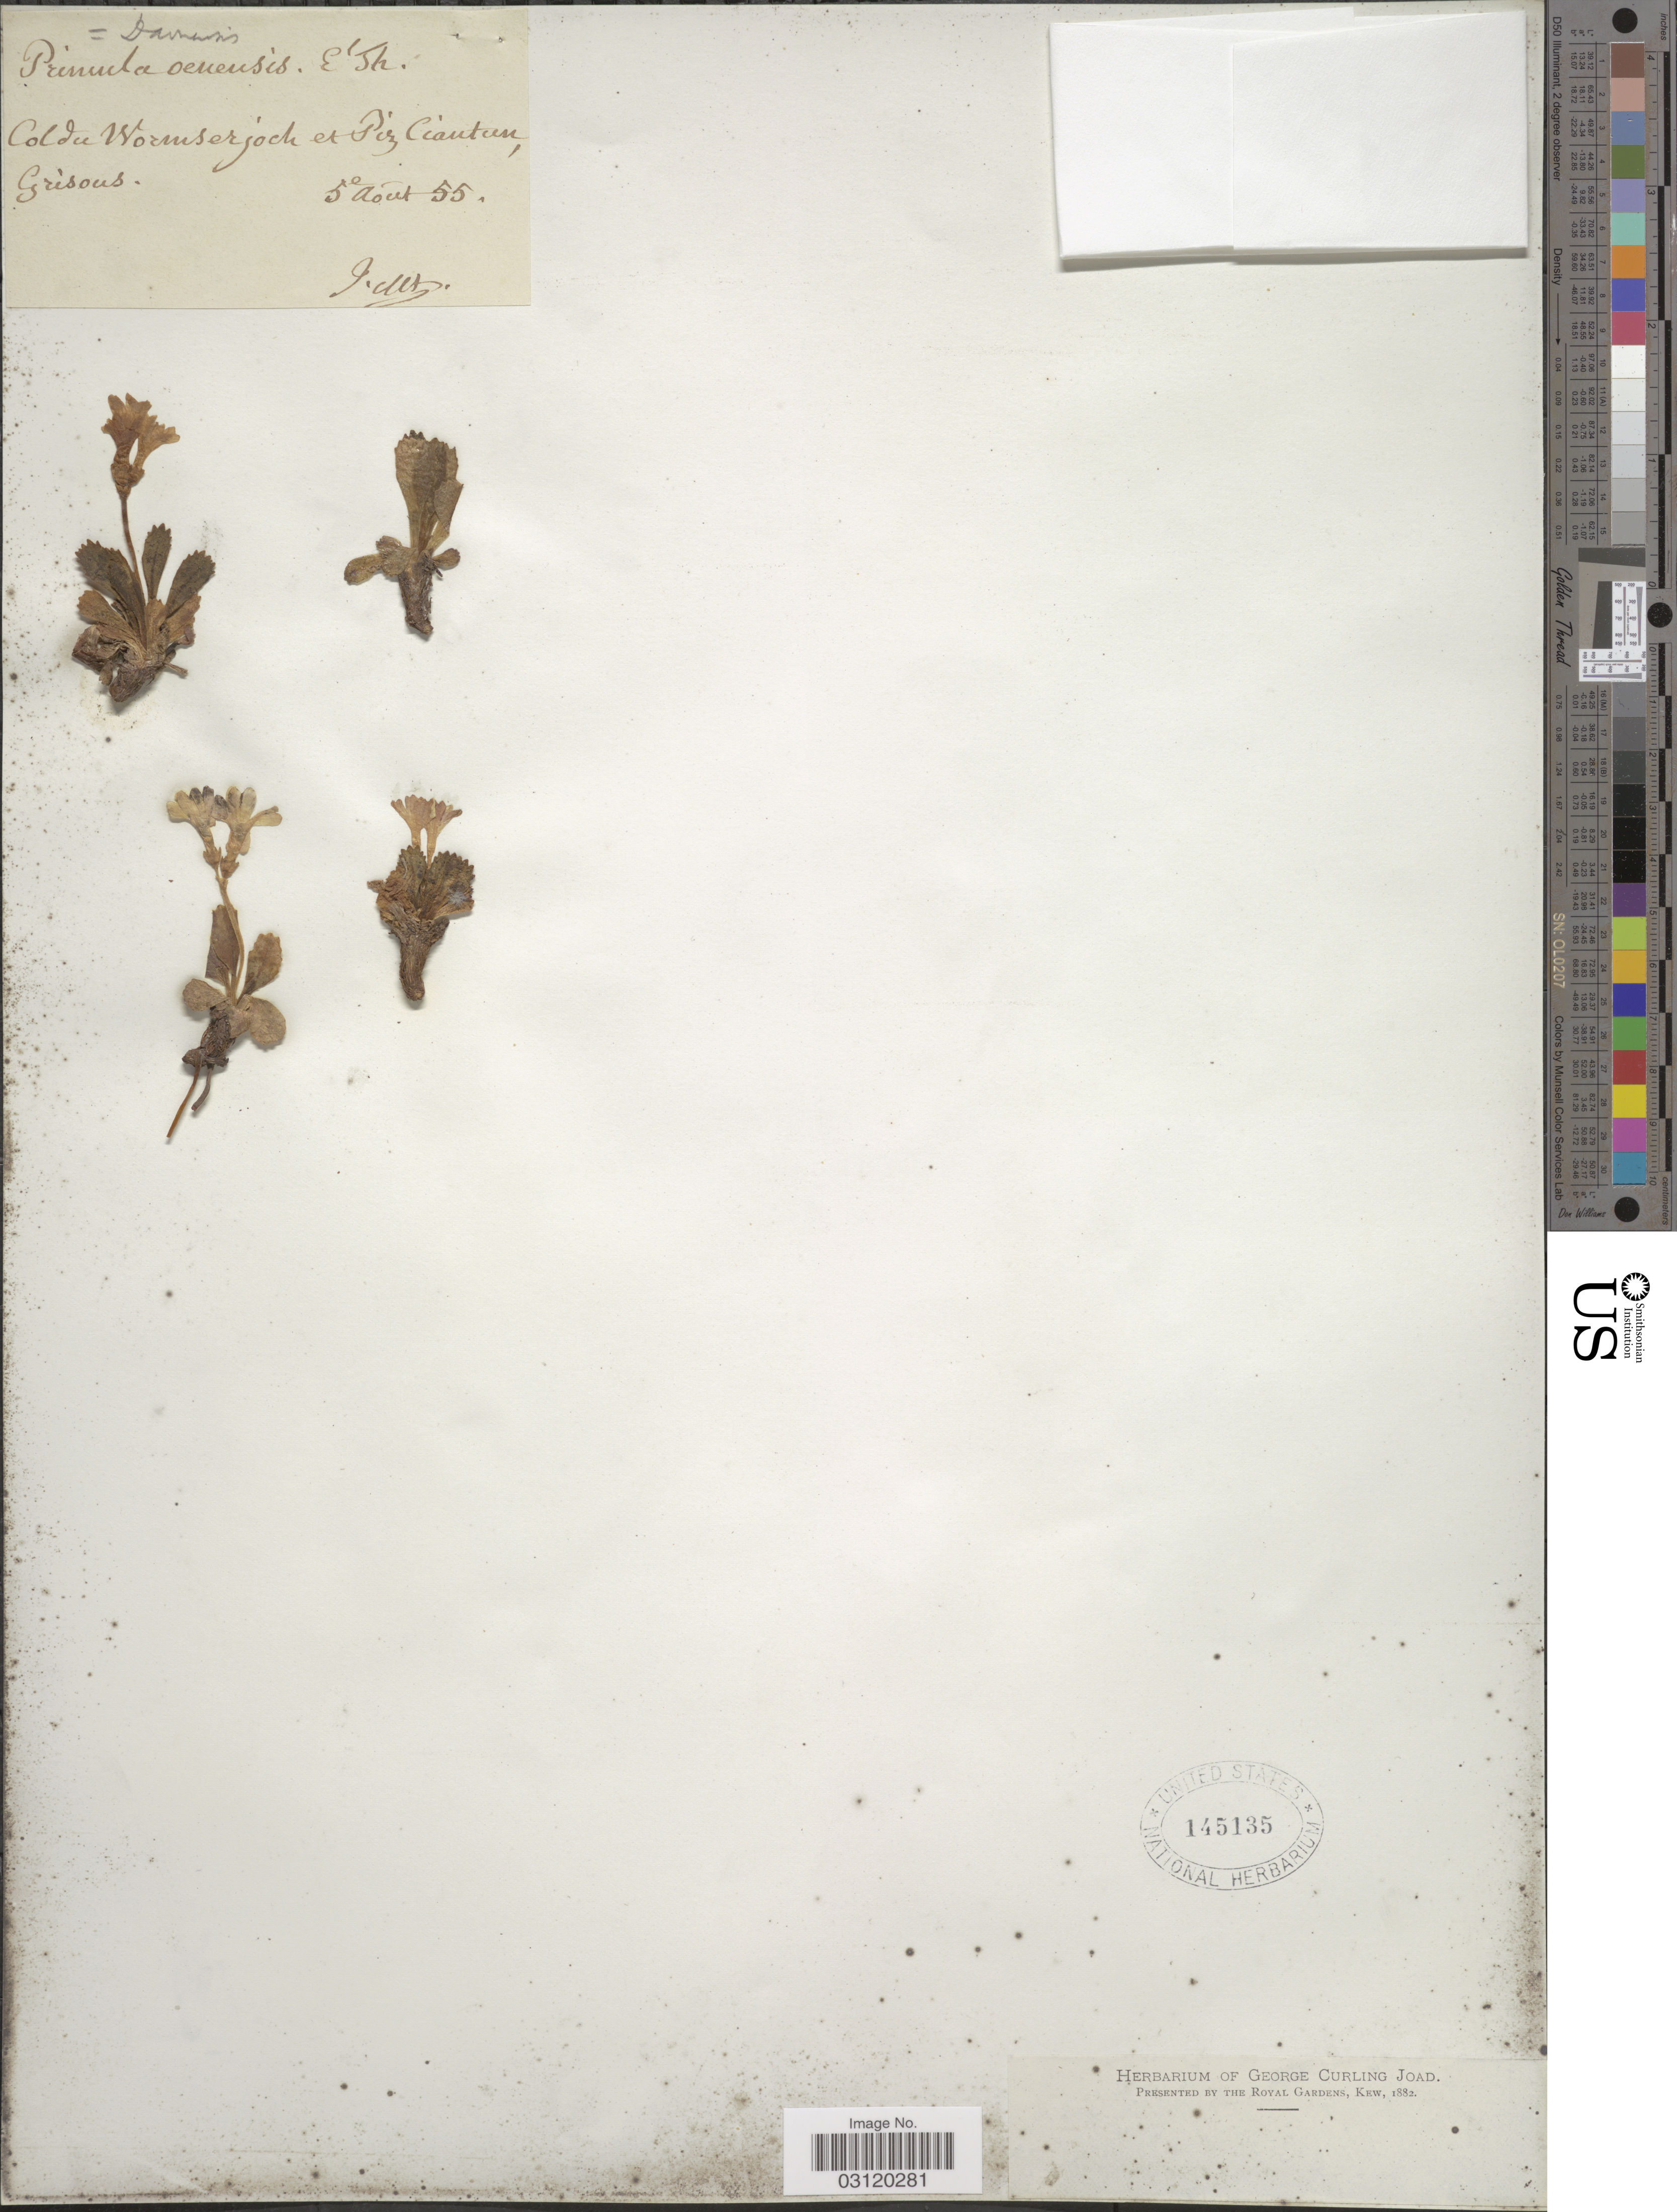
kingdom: Plantae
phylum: Tracheophyta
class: Magnoliopsida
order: Ericales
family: Primulaceae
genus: Primula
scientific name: Primula officinalis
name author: (L.) Hill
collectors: J. M.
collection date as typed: Transcribed d/m/y: 5/8/55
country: Italy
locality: Col du Wormserjoch et Piz Ciautum, Grisous.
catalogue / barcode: US 145135